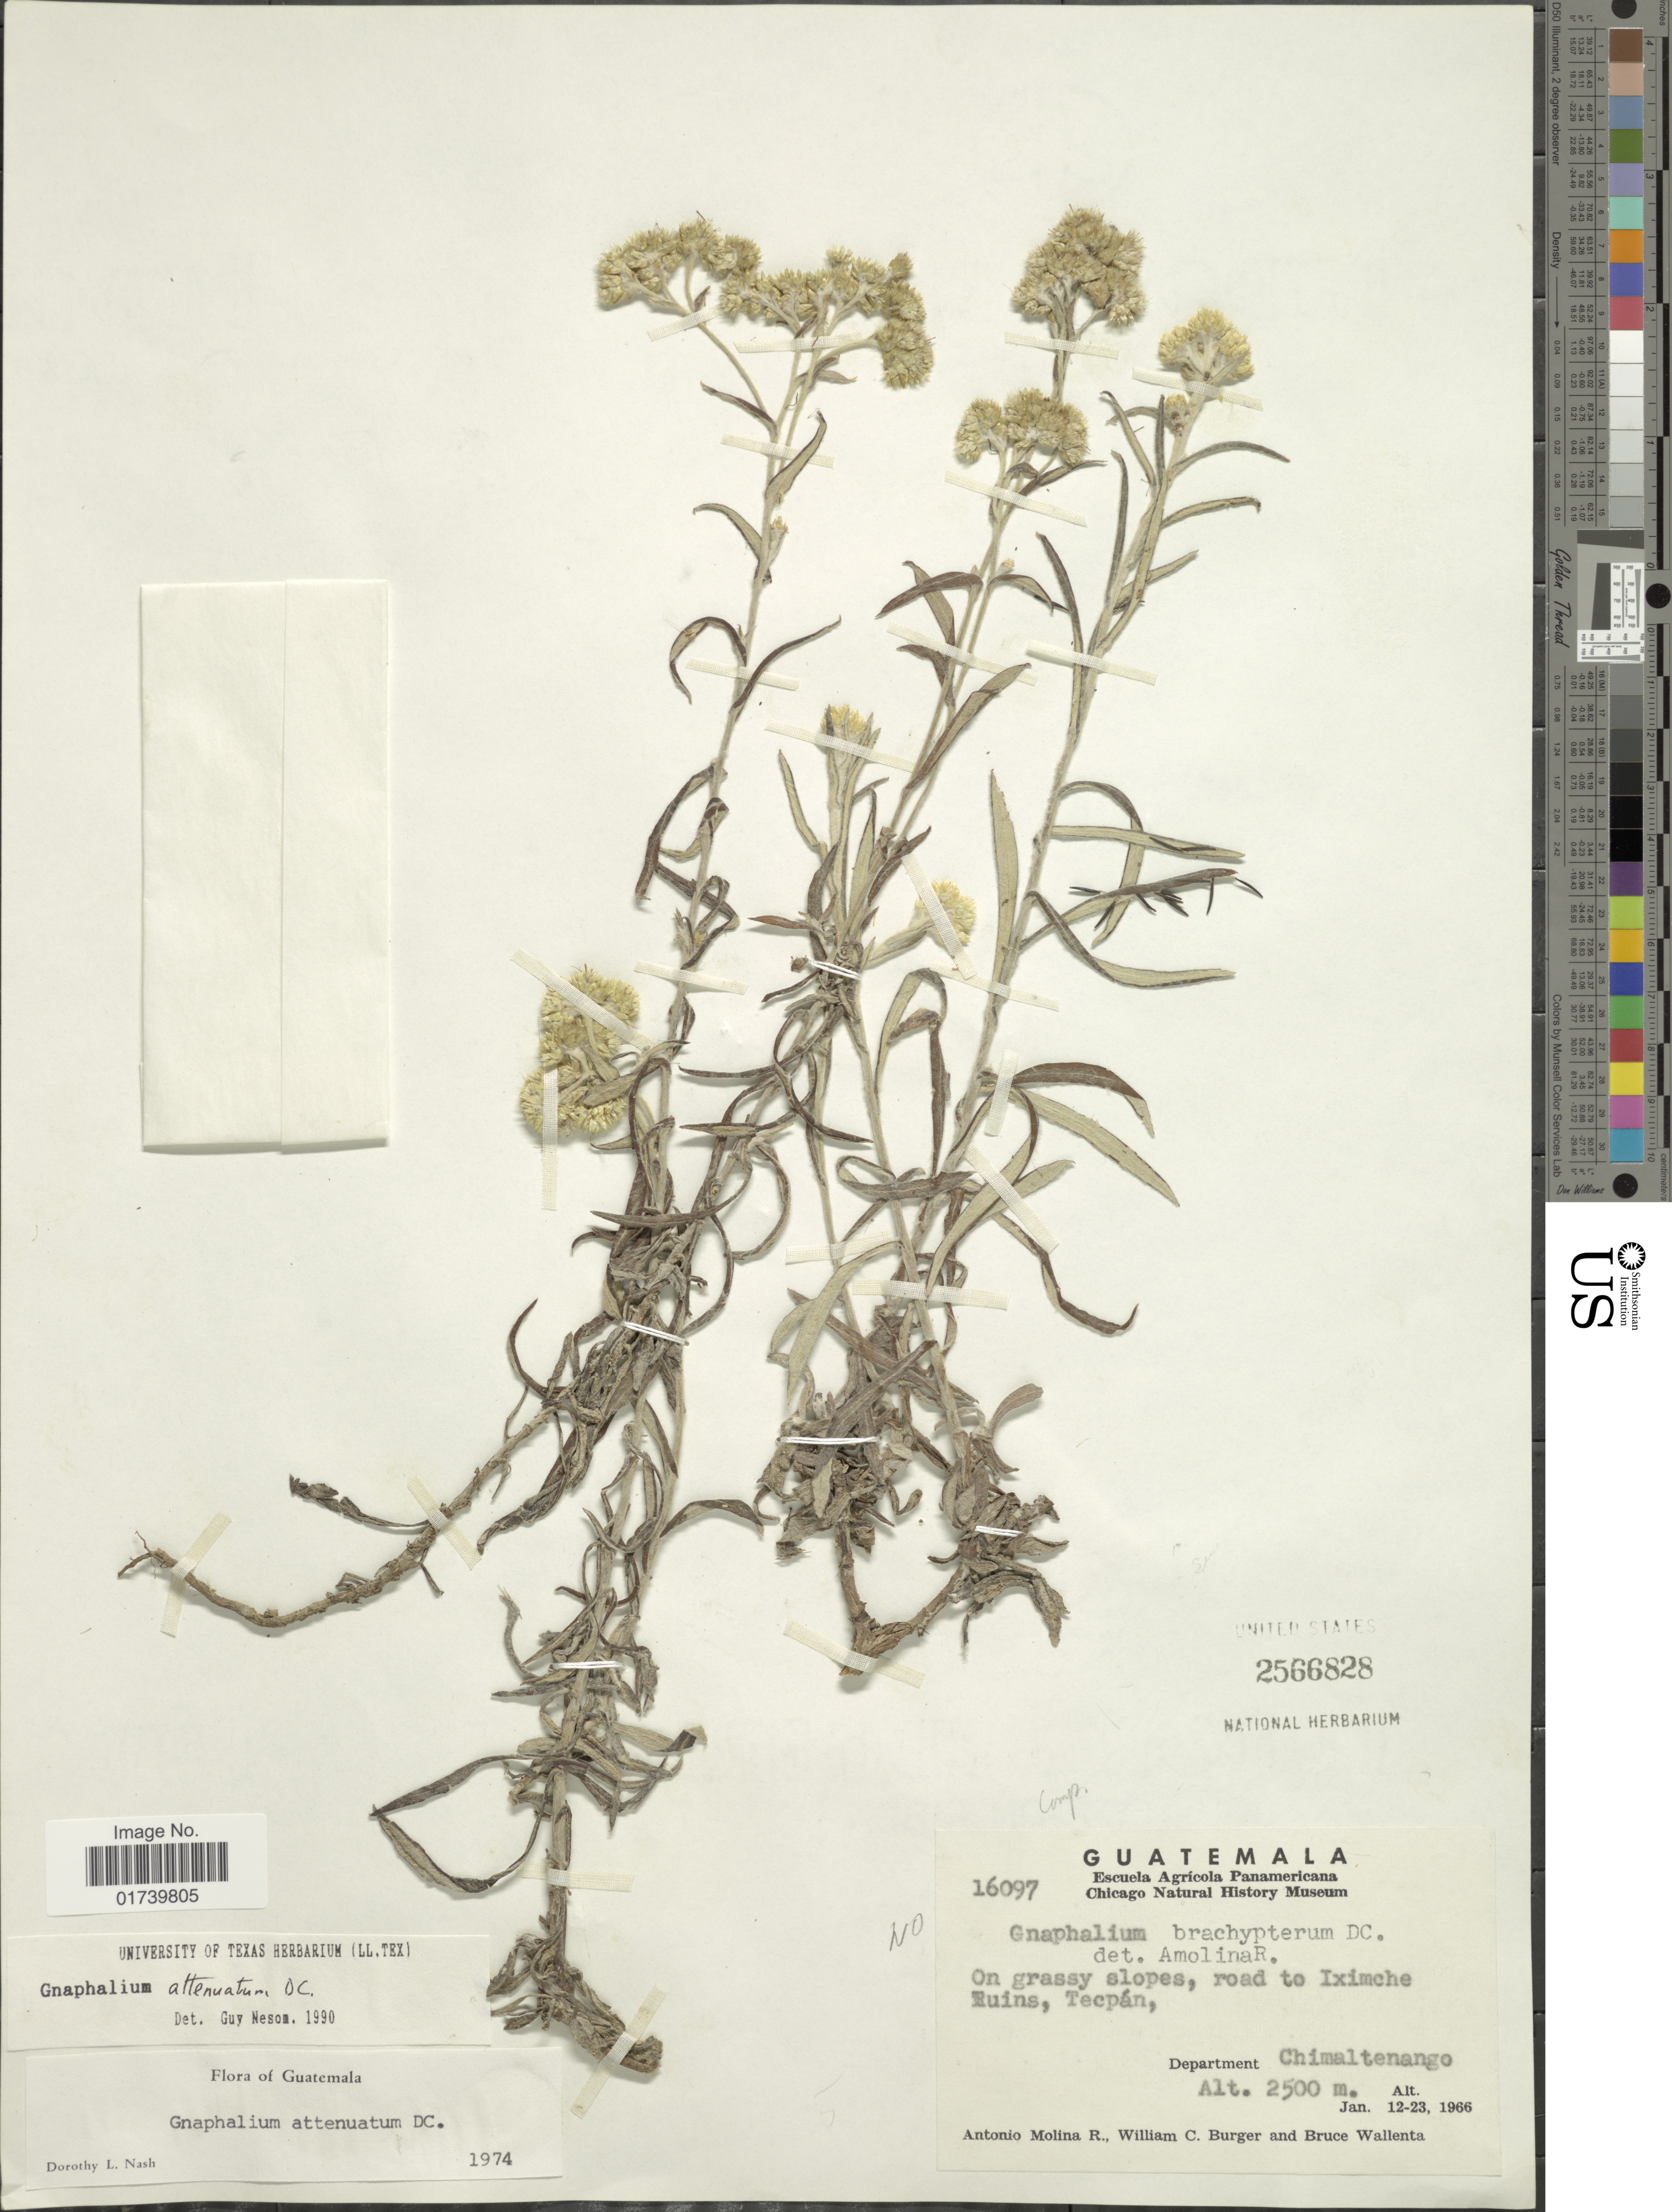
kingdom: Plantae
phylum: Tracheophyta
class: Magnoliopsida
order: Asterales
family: Asteraceae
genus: Pseudognaphalium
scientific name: Pseudognaphalium pruskii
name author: G.L. Nesom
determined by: Nesom, Guy L.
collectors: A. Molina R., W. Burger & B. Wallenta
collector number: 16097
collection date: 1966-01-12/1966-01-23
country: Guatemala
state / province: Chimaltenango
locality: Road to Iximche Ruins, Tecpan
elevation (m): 2500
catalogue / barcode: US 2566828